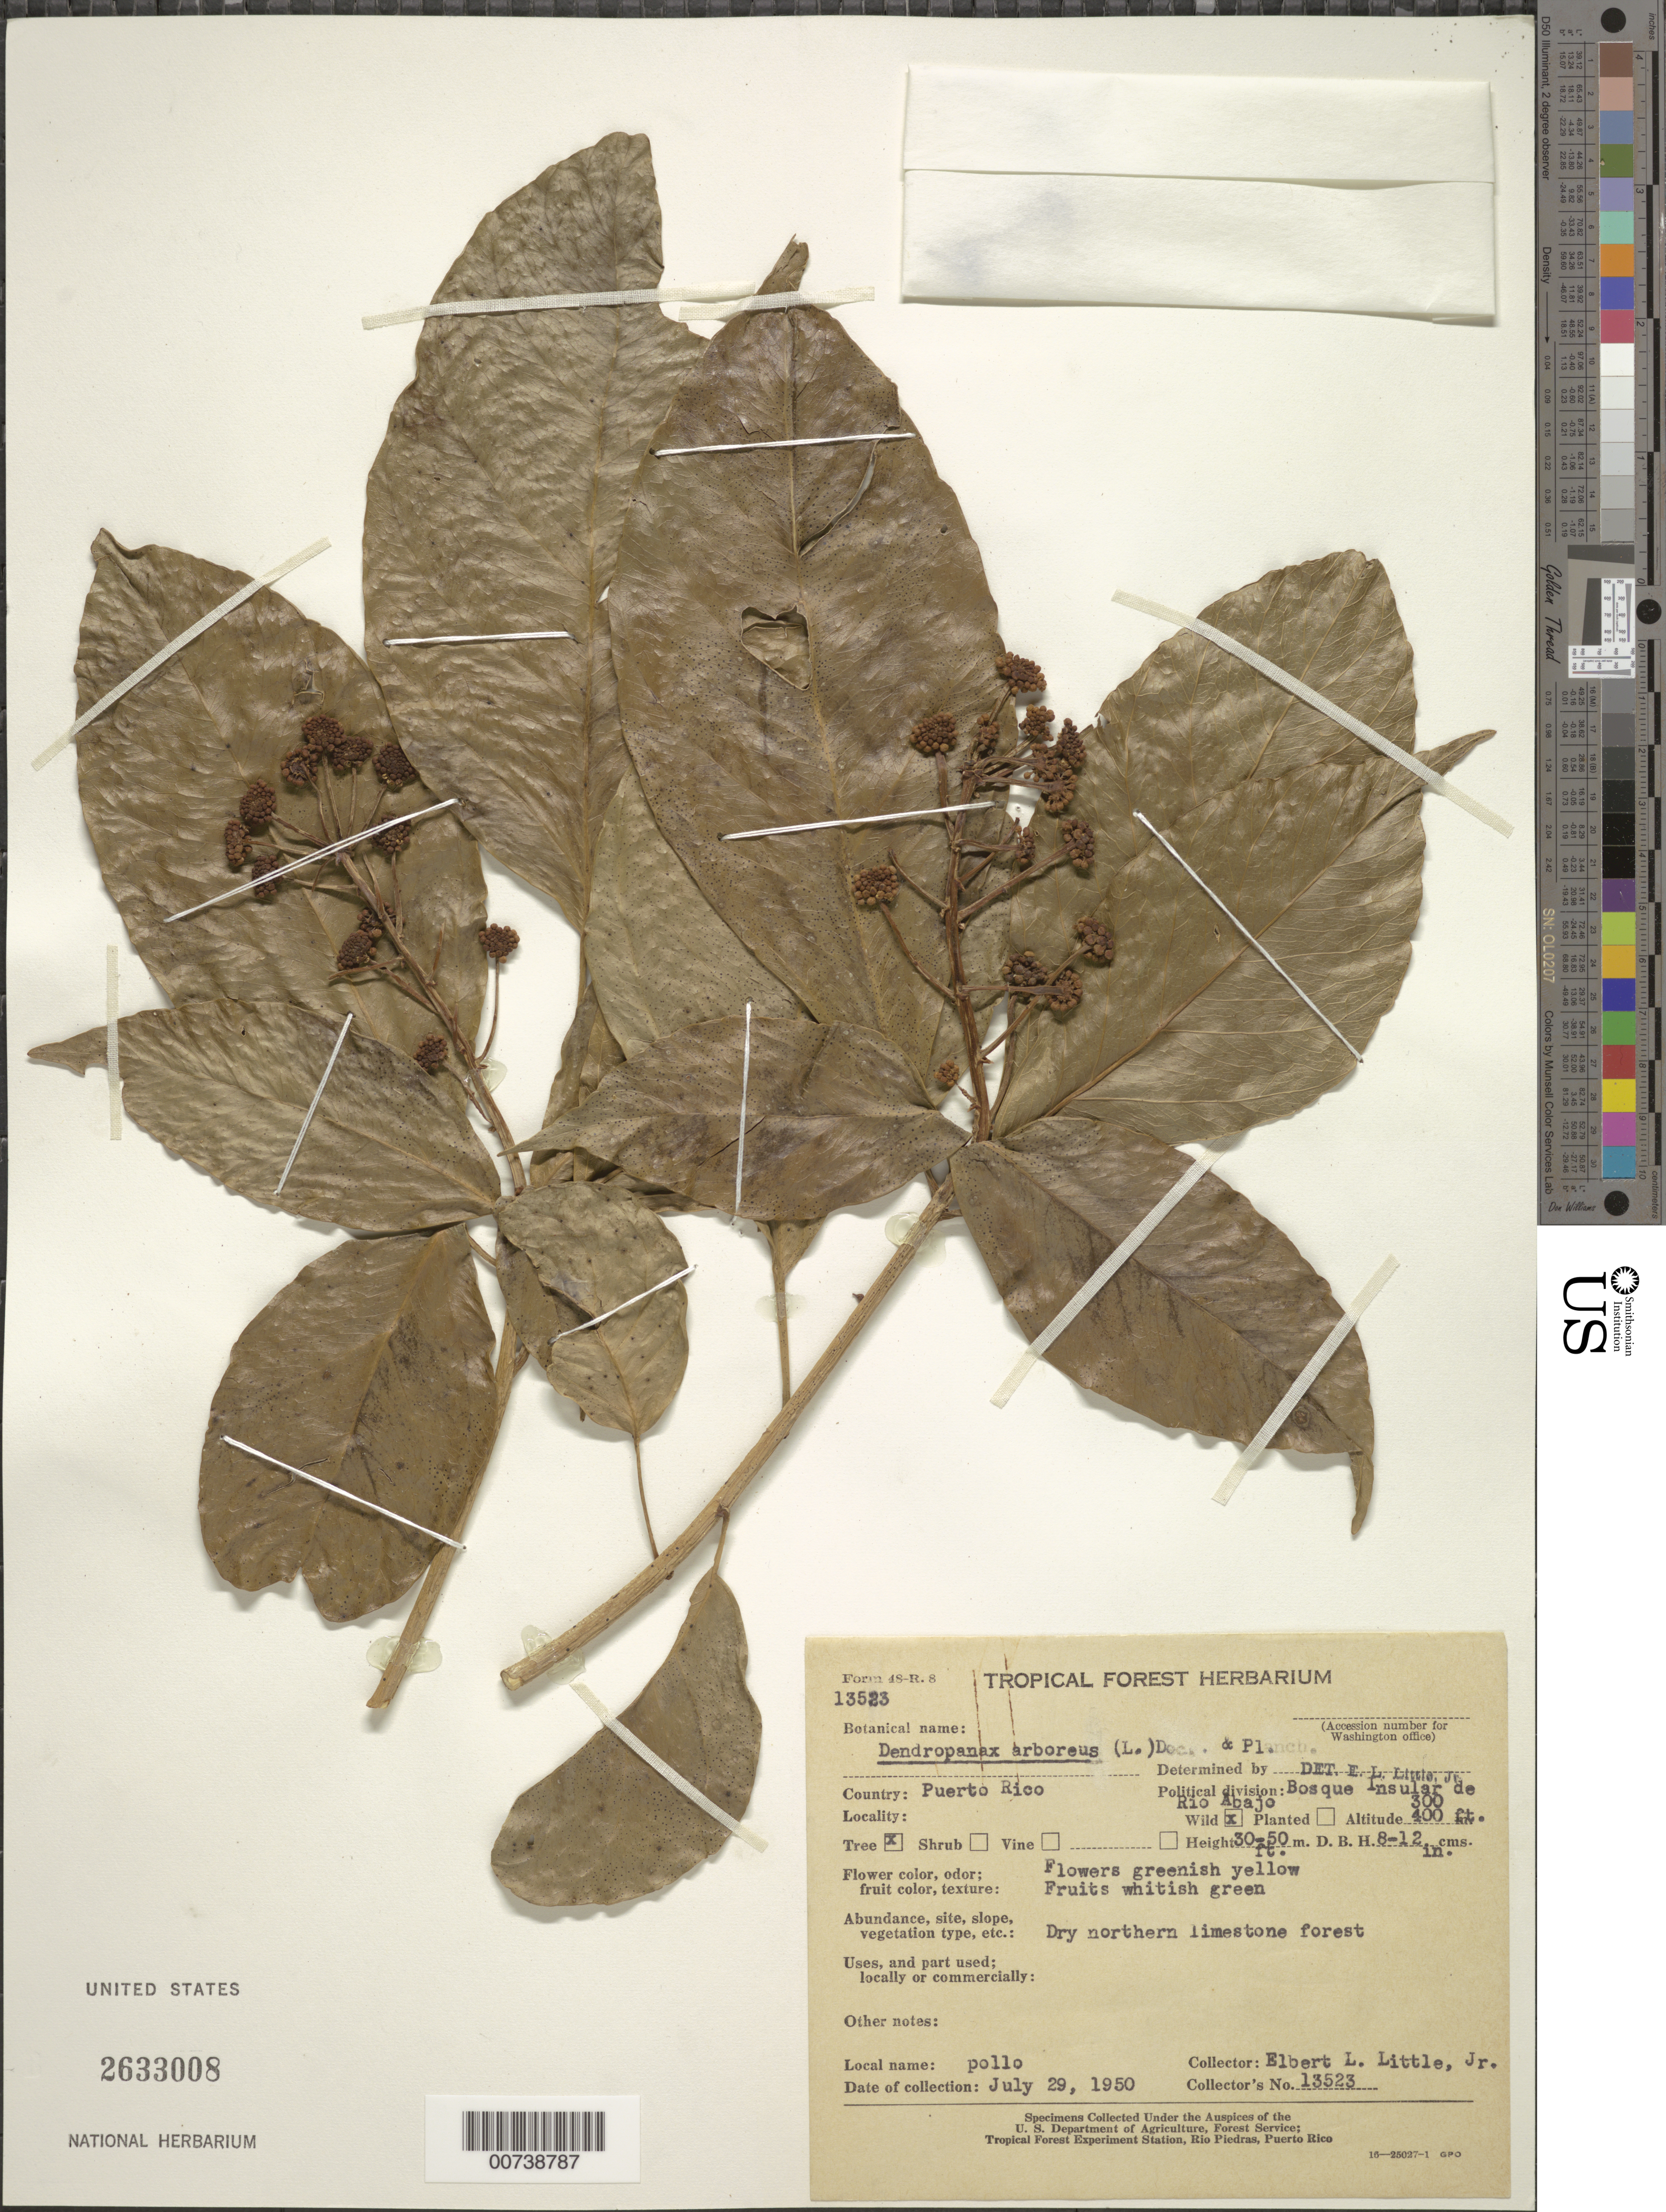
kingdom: Plantae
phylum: Tracheophyta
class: Magnoliopsida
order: Apiales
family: Araliaceae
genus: Dendropanax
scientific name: Dendropanax arboreus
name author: (L.) Decne. & Planch.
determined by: Little, Elbert L., Jr., (FSSR), United States Department of Agriculture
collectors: E. L. Little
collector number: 13523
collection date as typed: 29 Jul 1950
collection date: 1950-07-29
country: Puerto Rico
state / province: Arecibo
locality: Bosque Insular de Río Abajo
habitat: Dry northern limestone forest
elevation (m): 91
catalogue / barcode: US 2633008